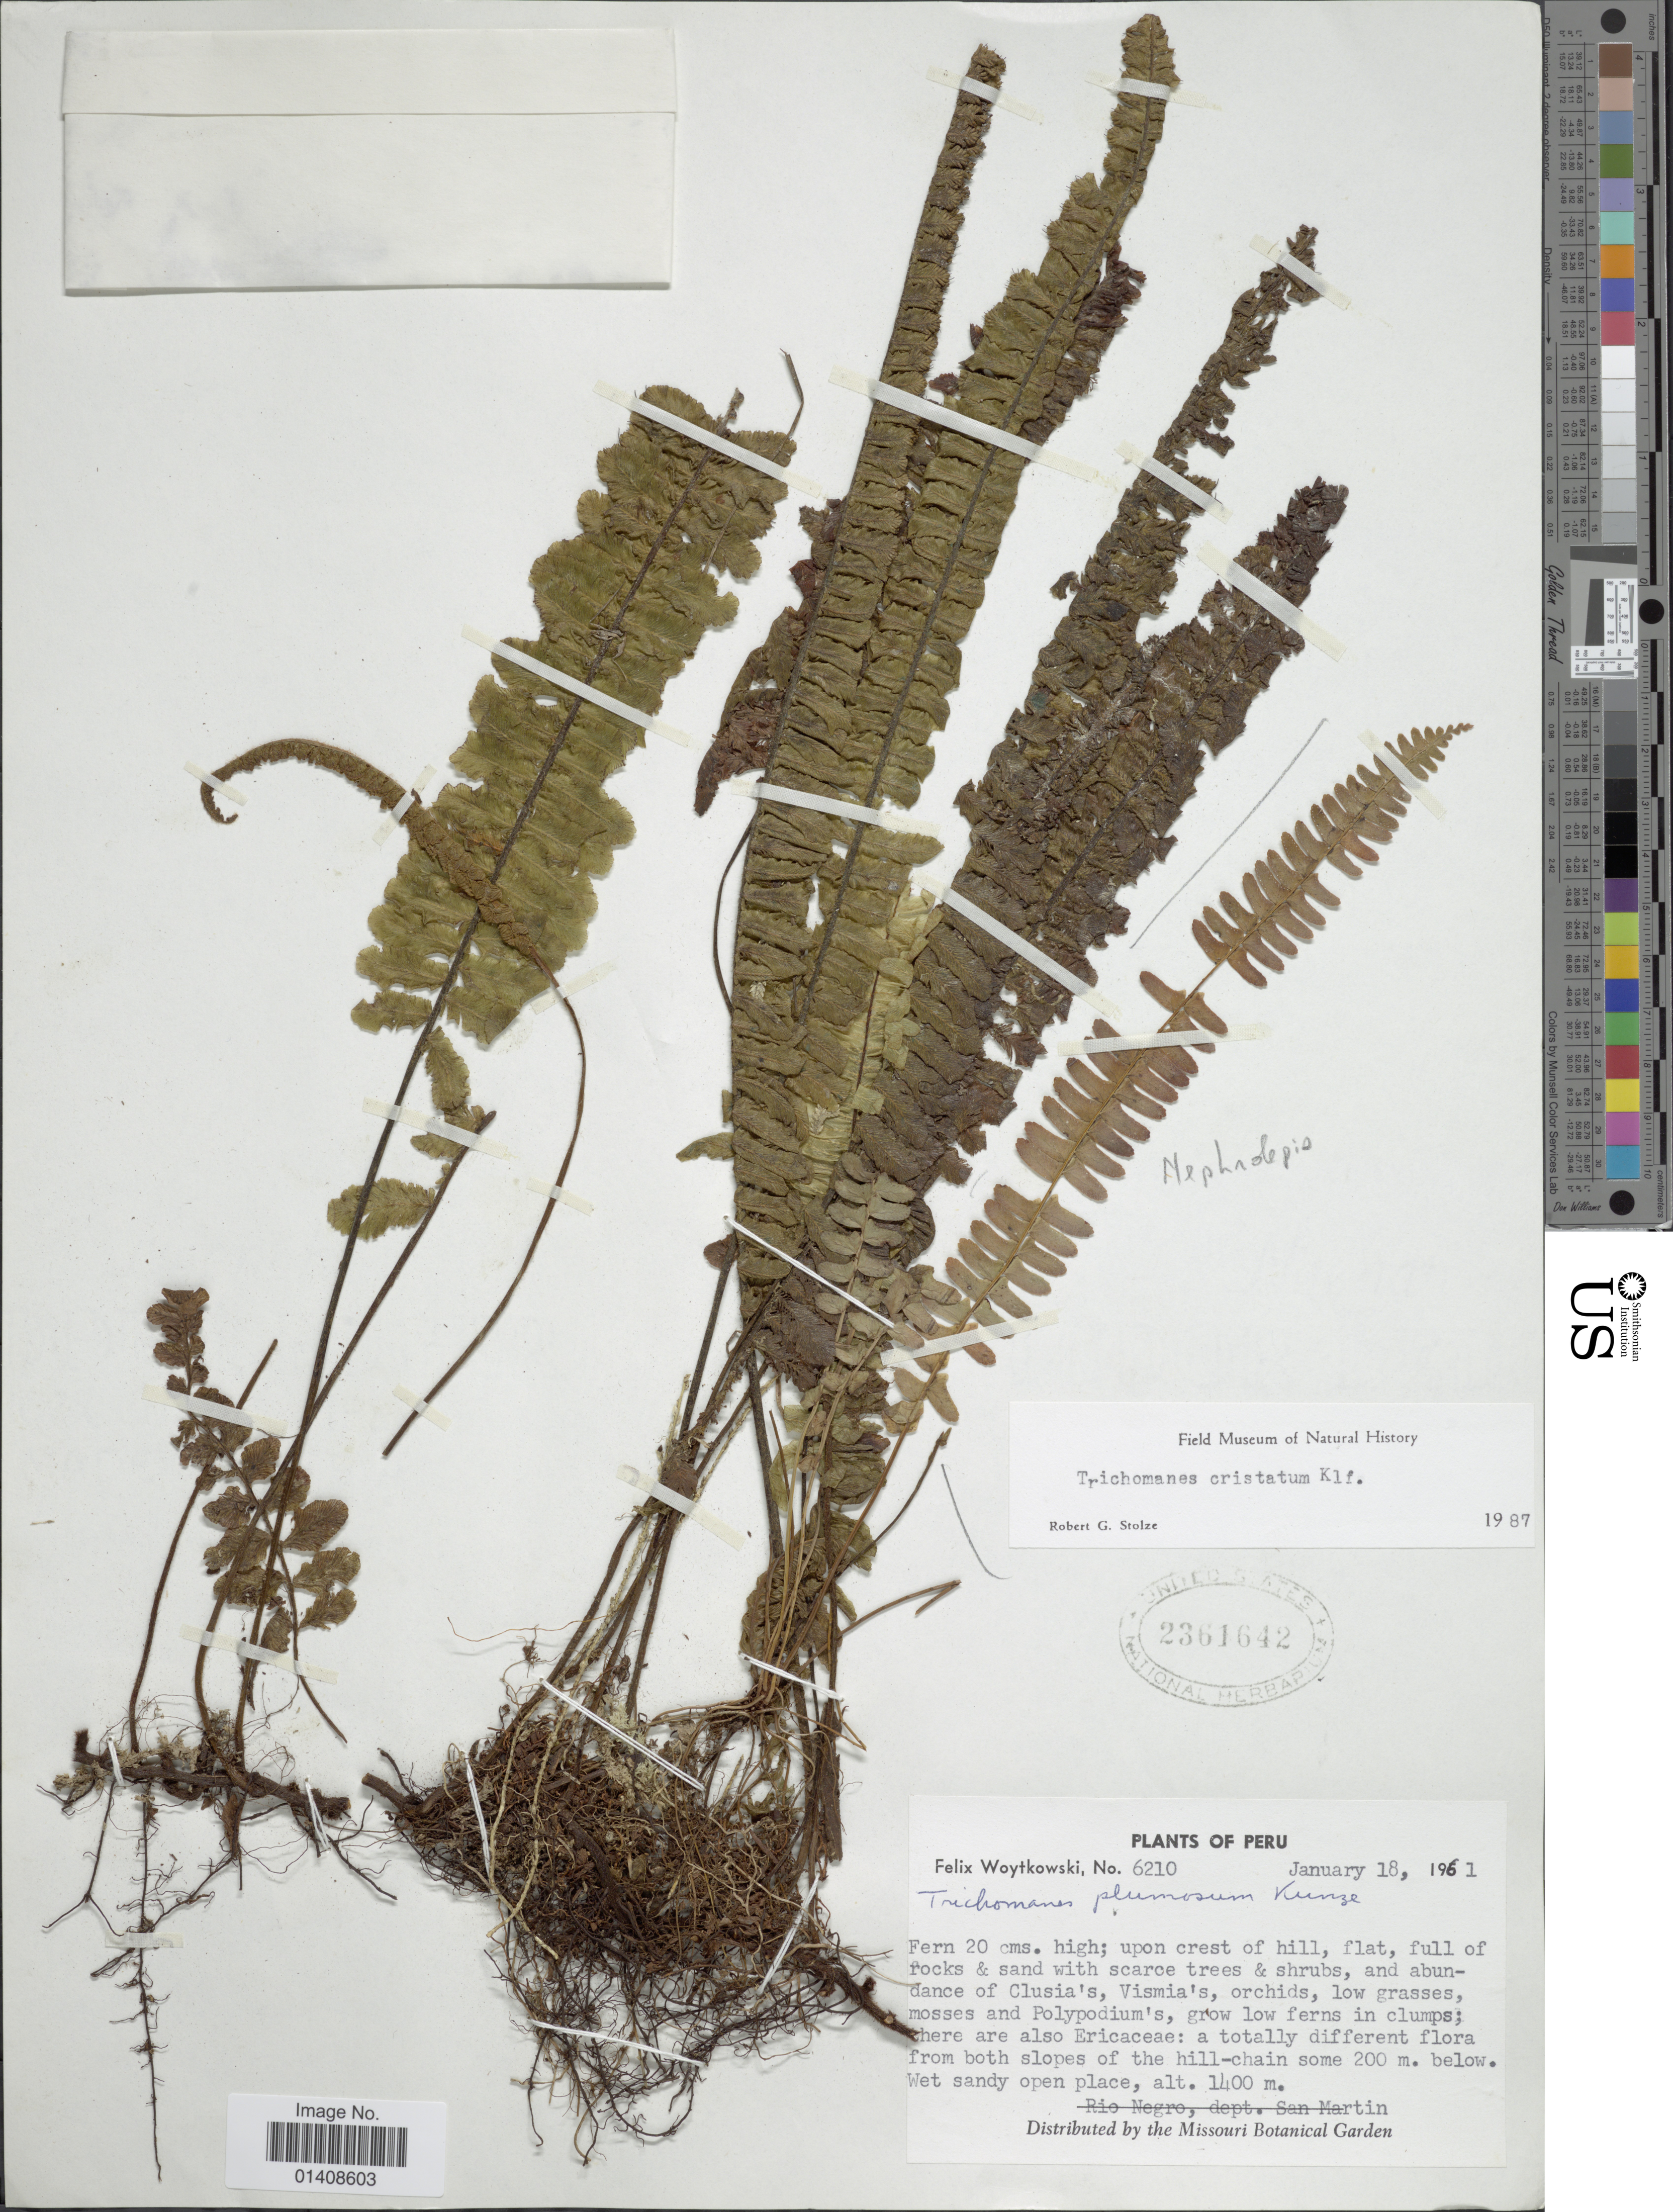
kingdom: Plantae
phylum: Tracheophyta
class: Polypodiopsida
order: Hymenophyllales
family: Hymenophyllaceae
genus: Trichomanes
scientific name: Trichomanes cristatum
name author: Kaulf.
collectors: F. Woytkowski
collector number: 6210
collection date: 1961-01-18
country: Peru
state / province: San Martín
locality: Rio Negro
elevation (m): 1400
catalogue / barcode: US 2361642